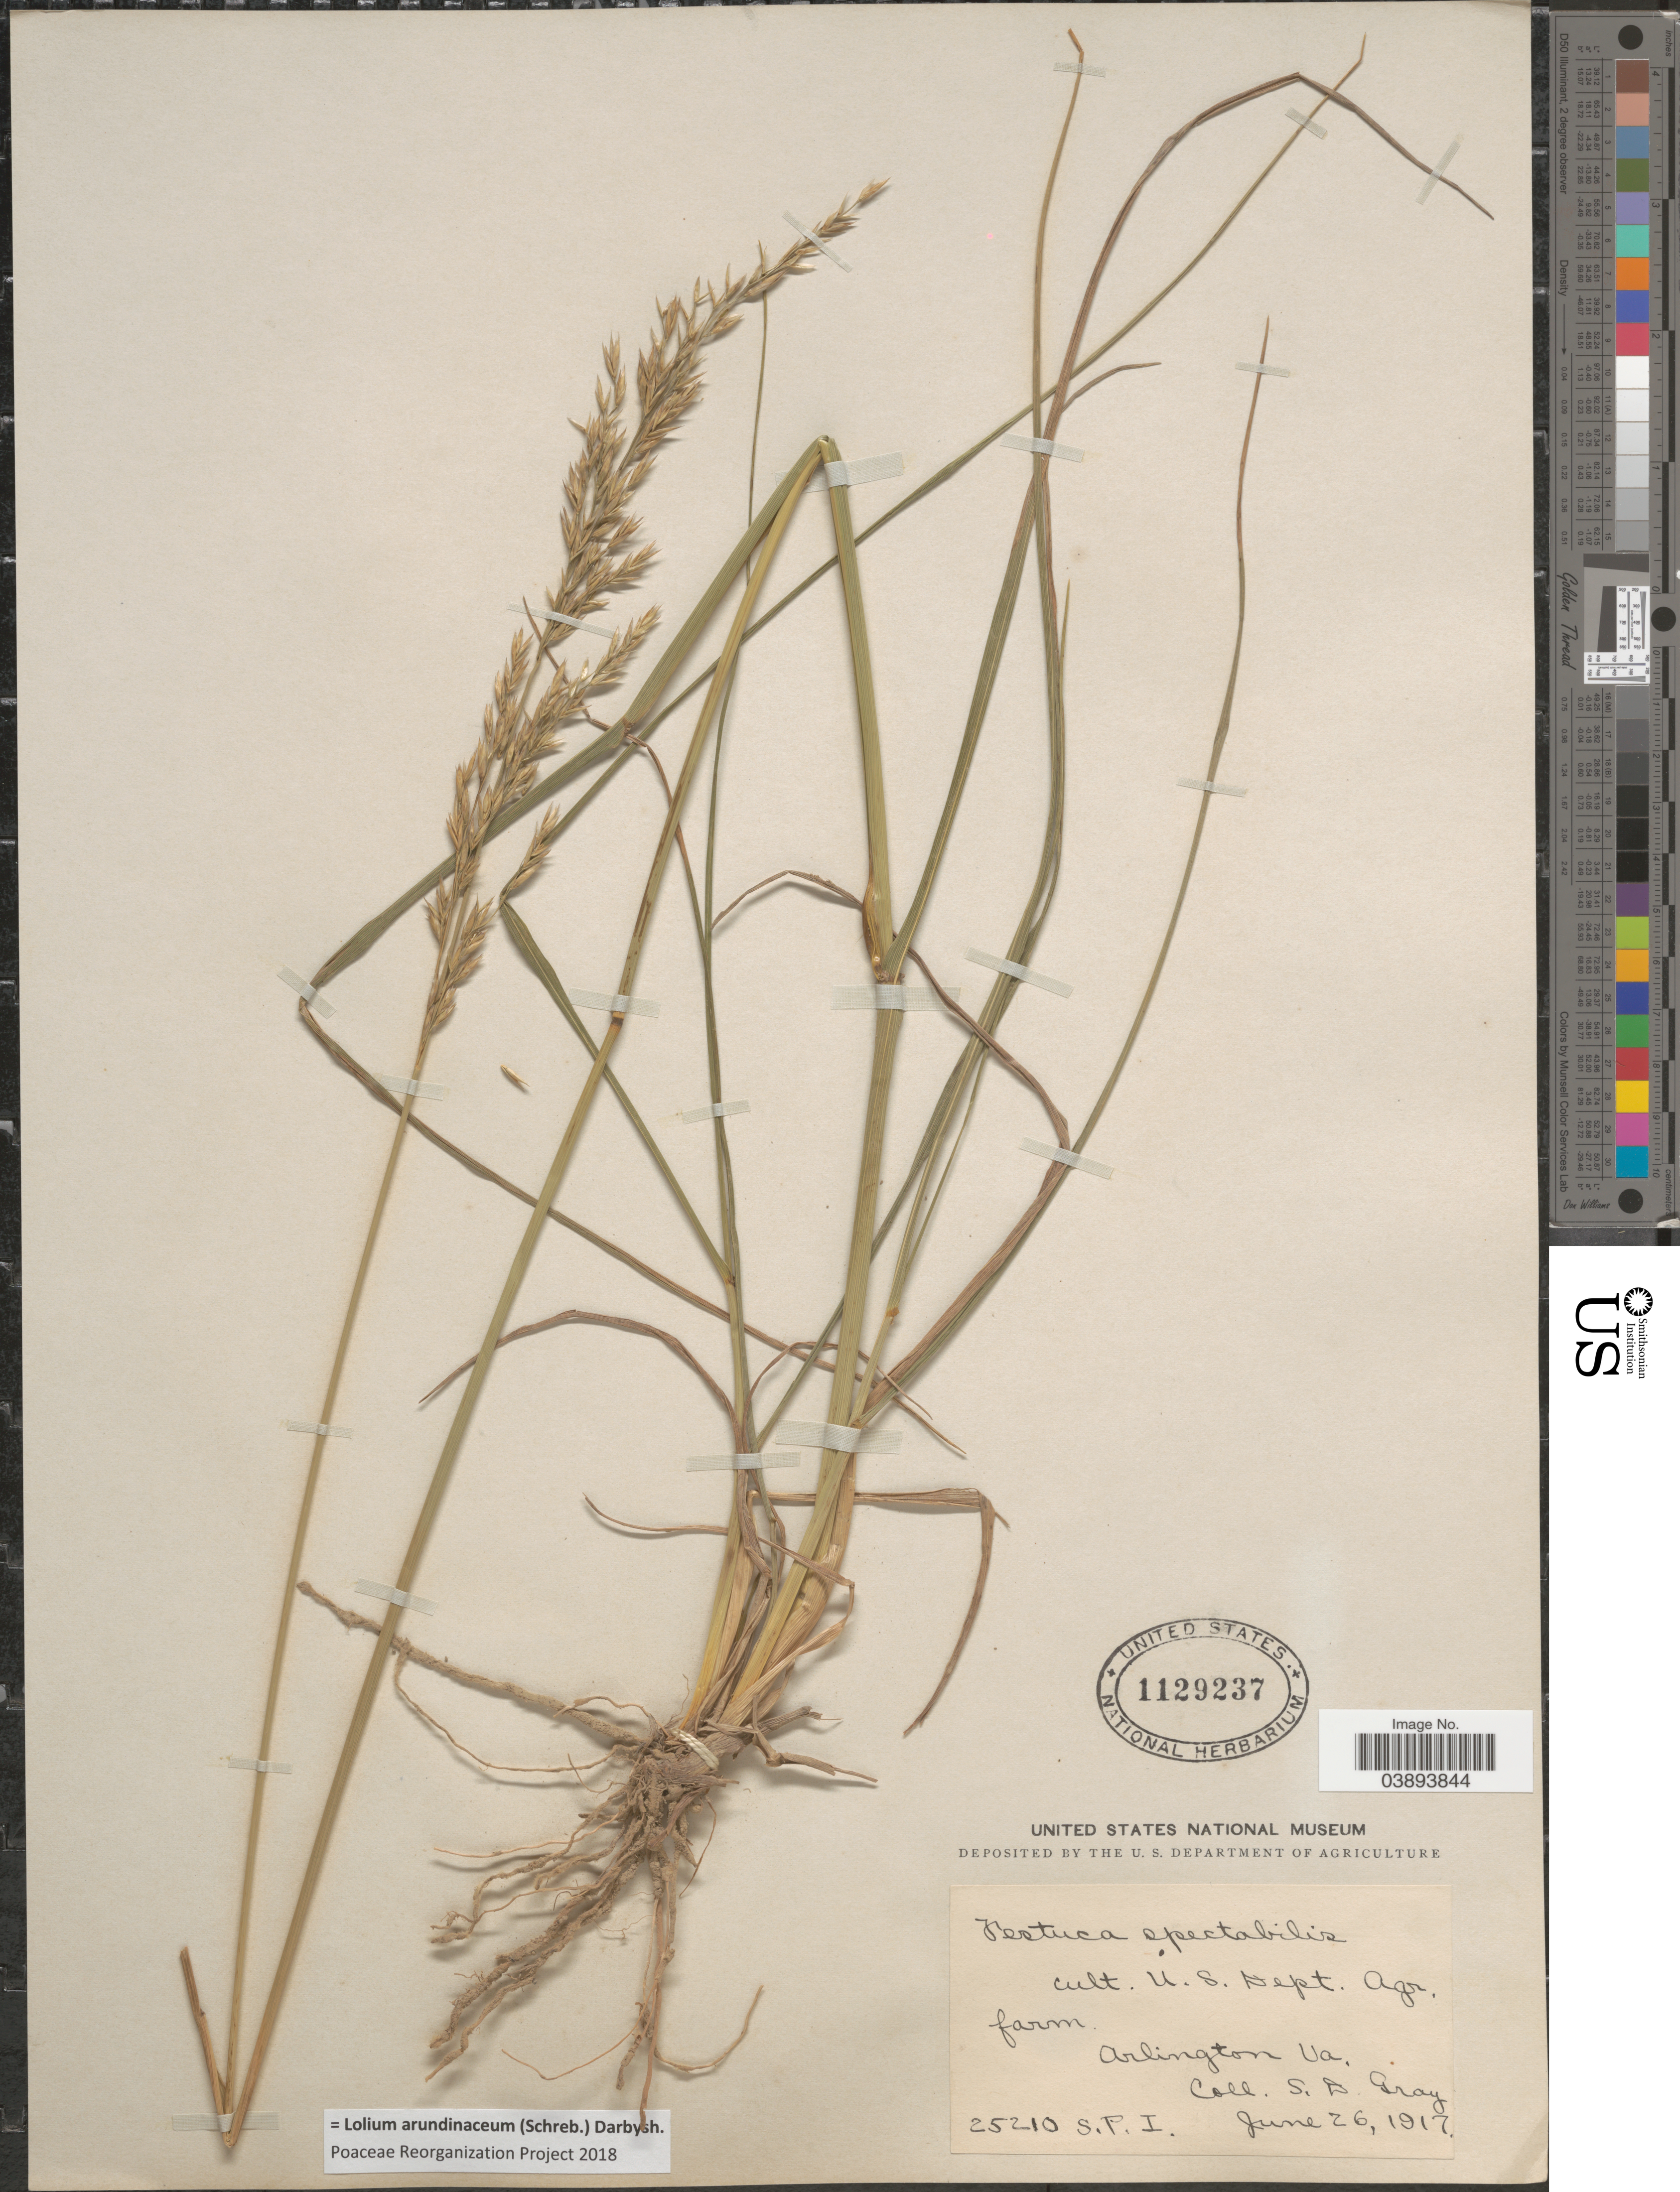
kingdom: Plantae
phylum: Tracheophyta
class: Liliopsida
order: Poales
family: Poaceae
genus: Lolium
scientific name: Lolium arundinaceum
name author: (Schreb.) Darbysh.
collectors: S. D. Gray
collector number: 25210 SPI ?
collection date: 1917-06-26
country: United States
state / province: Virginia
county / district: Arlington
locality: U.S. Dept. Agr. farm. Arlington.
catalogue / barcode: US 1129237